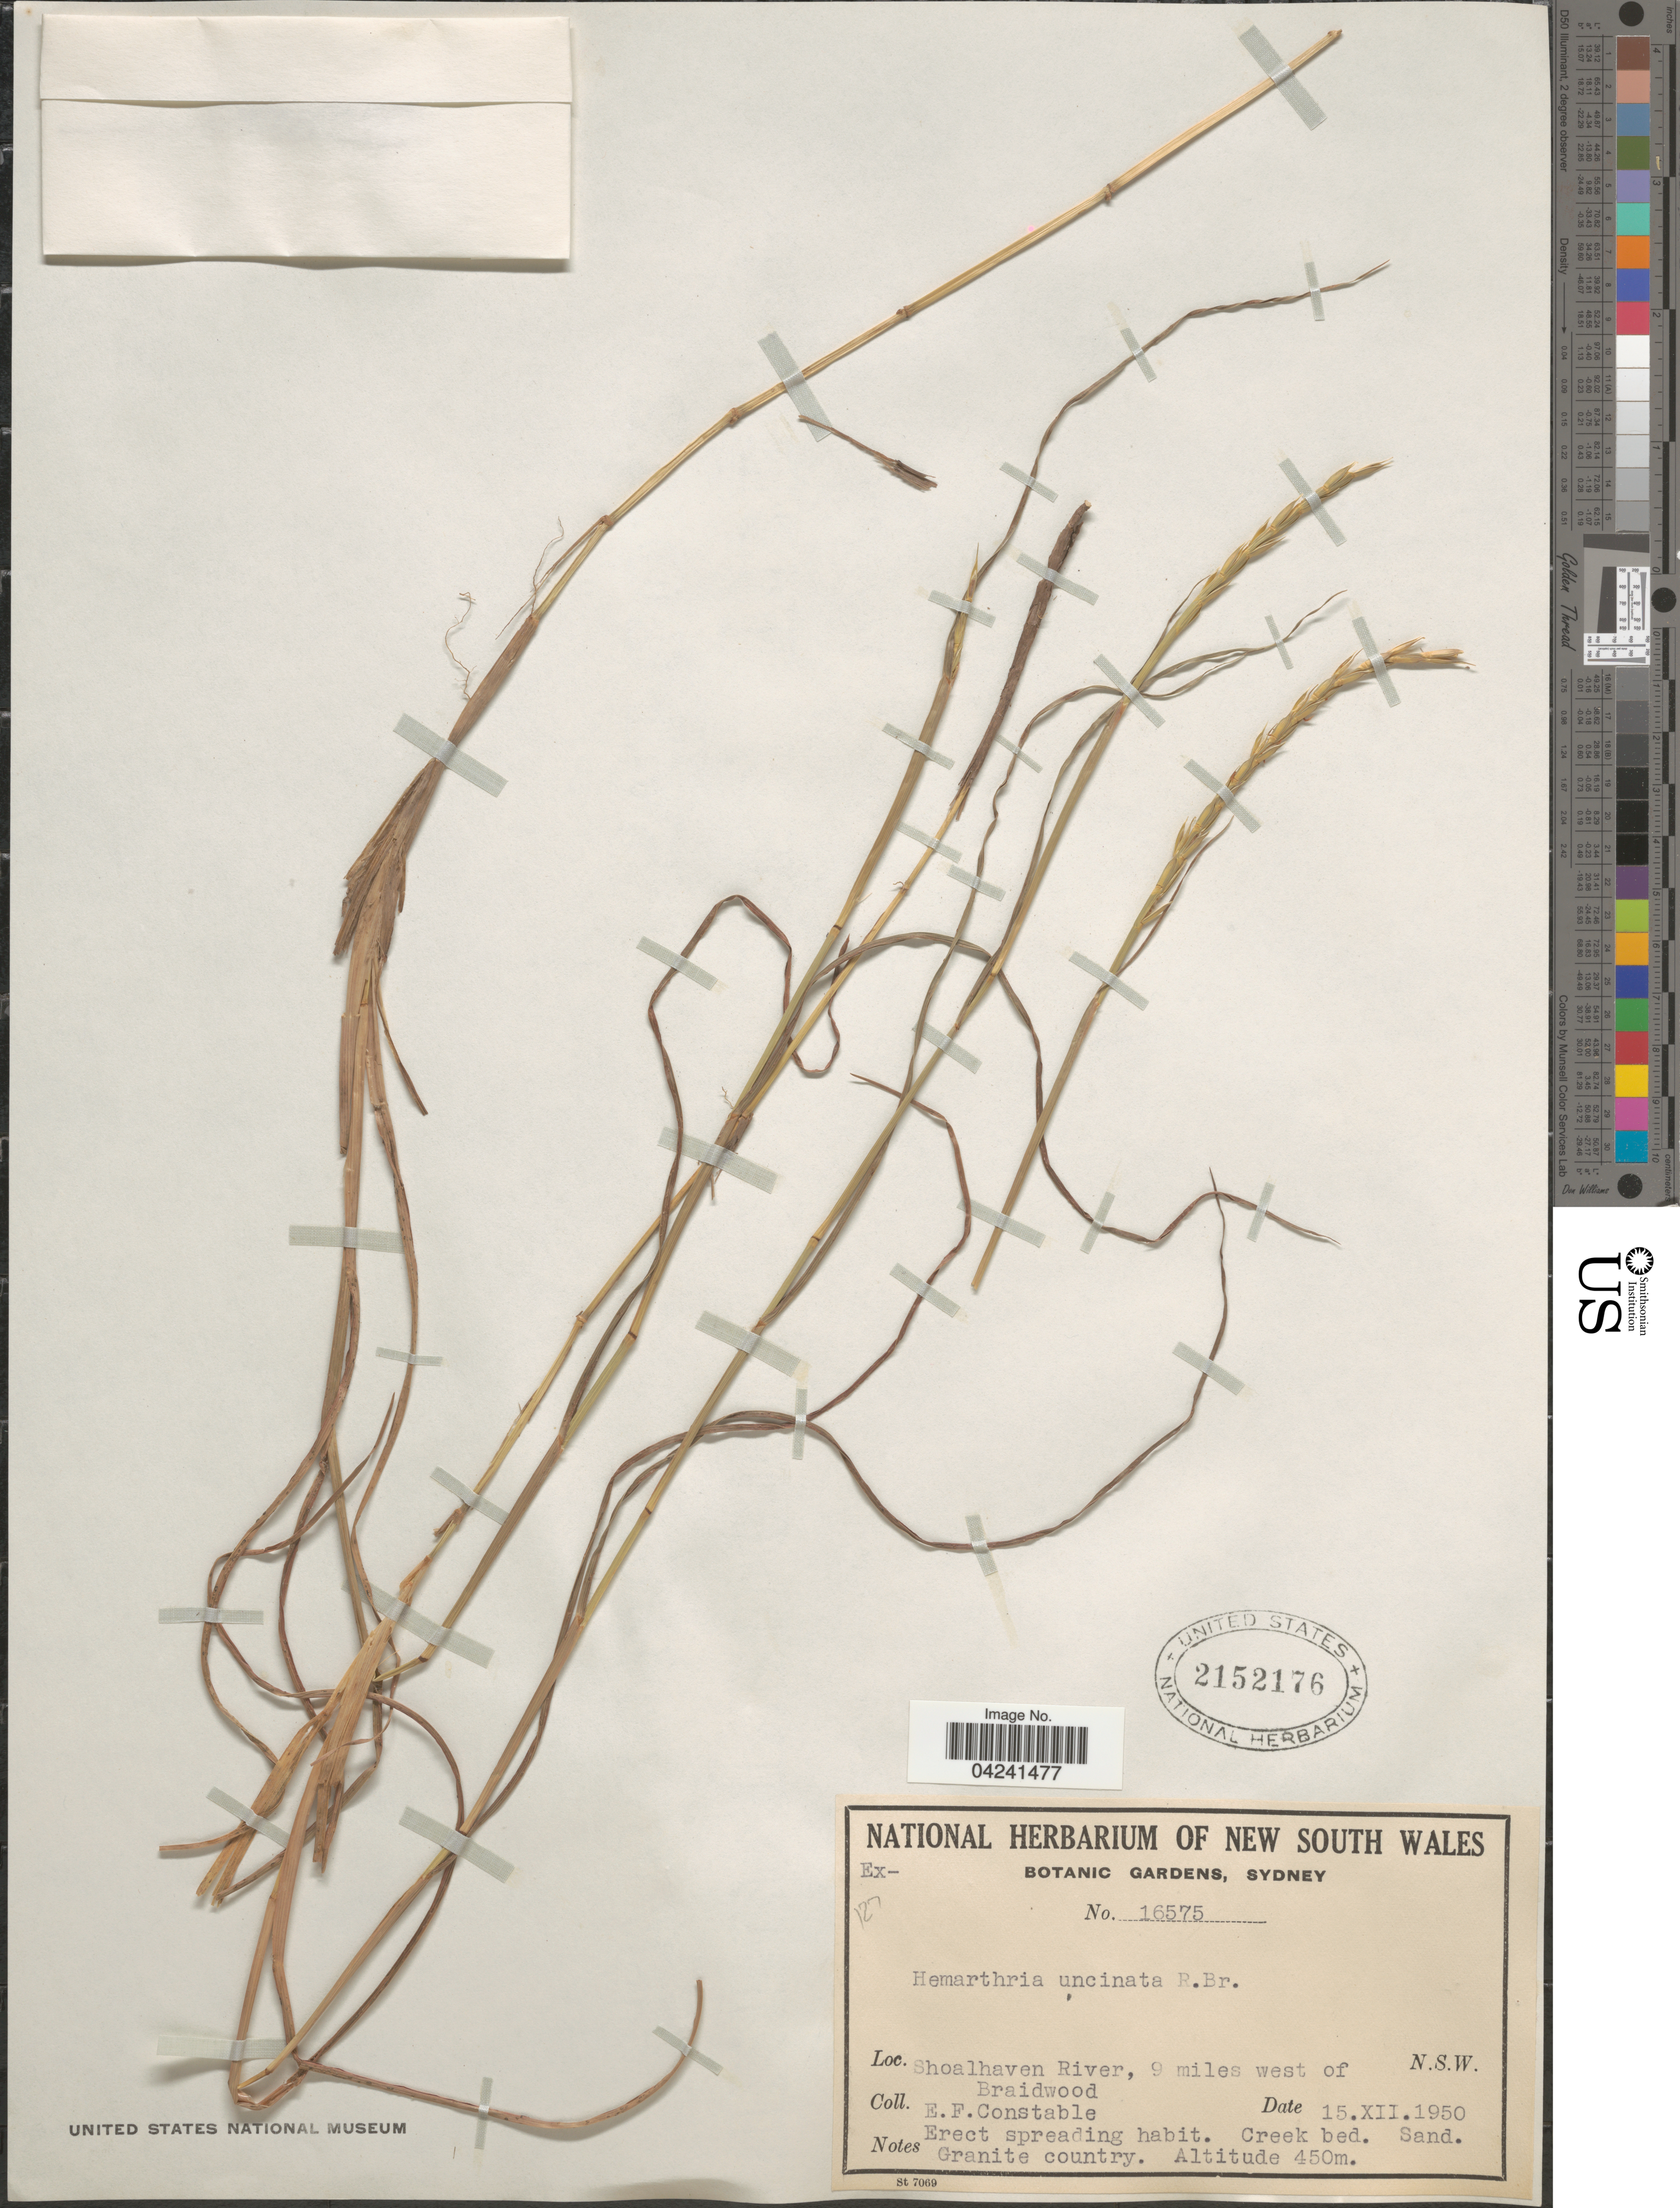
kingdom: Plantae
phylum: Tracheophyta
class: Liliopsida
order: Poales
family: Poaceae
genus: Hemarthria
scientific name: Hemarthria uncinata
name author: R. Br.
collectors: E. F. Constable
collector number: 16575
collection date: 1950-12-15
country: Australia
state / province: New South Wales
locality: Shoalhaven River, 9 miles west of Braidwood.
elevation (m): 450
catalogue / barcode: US 2152176